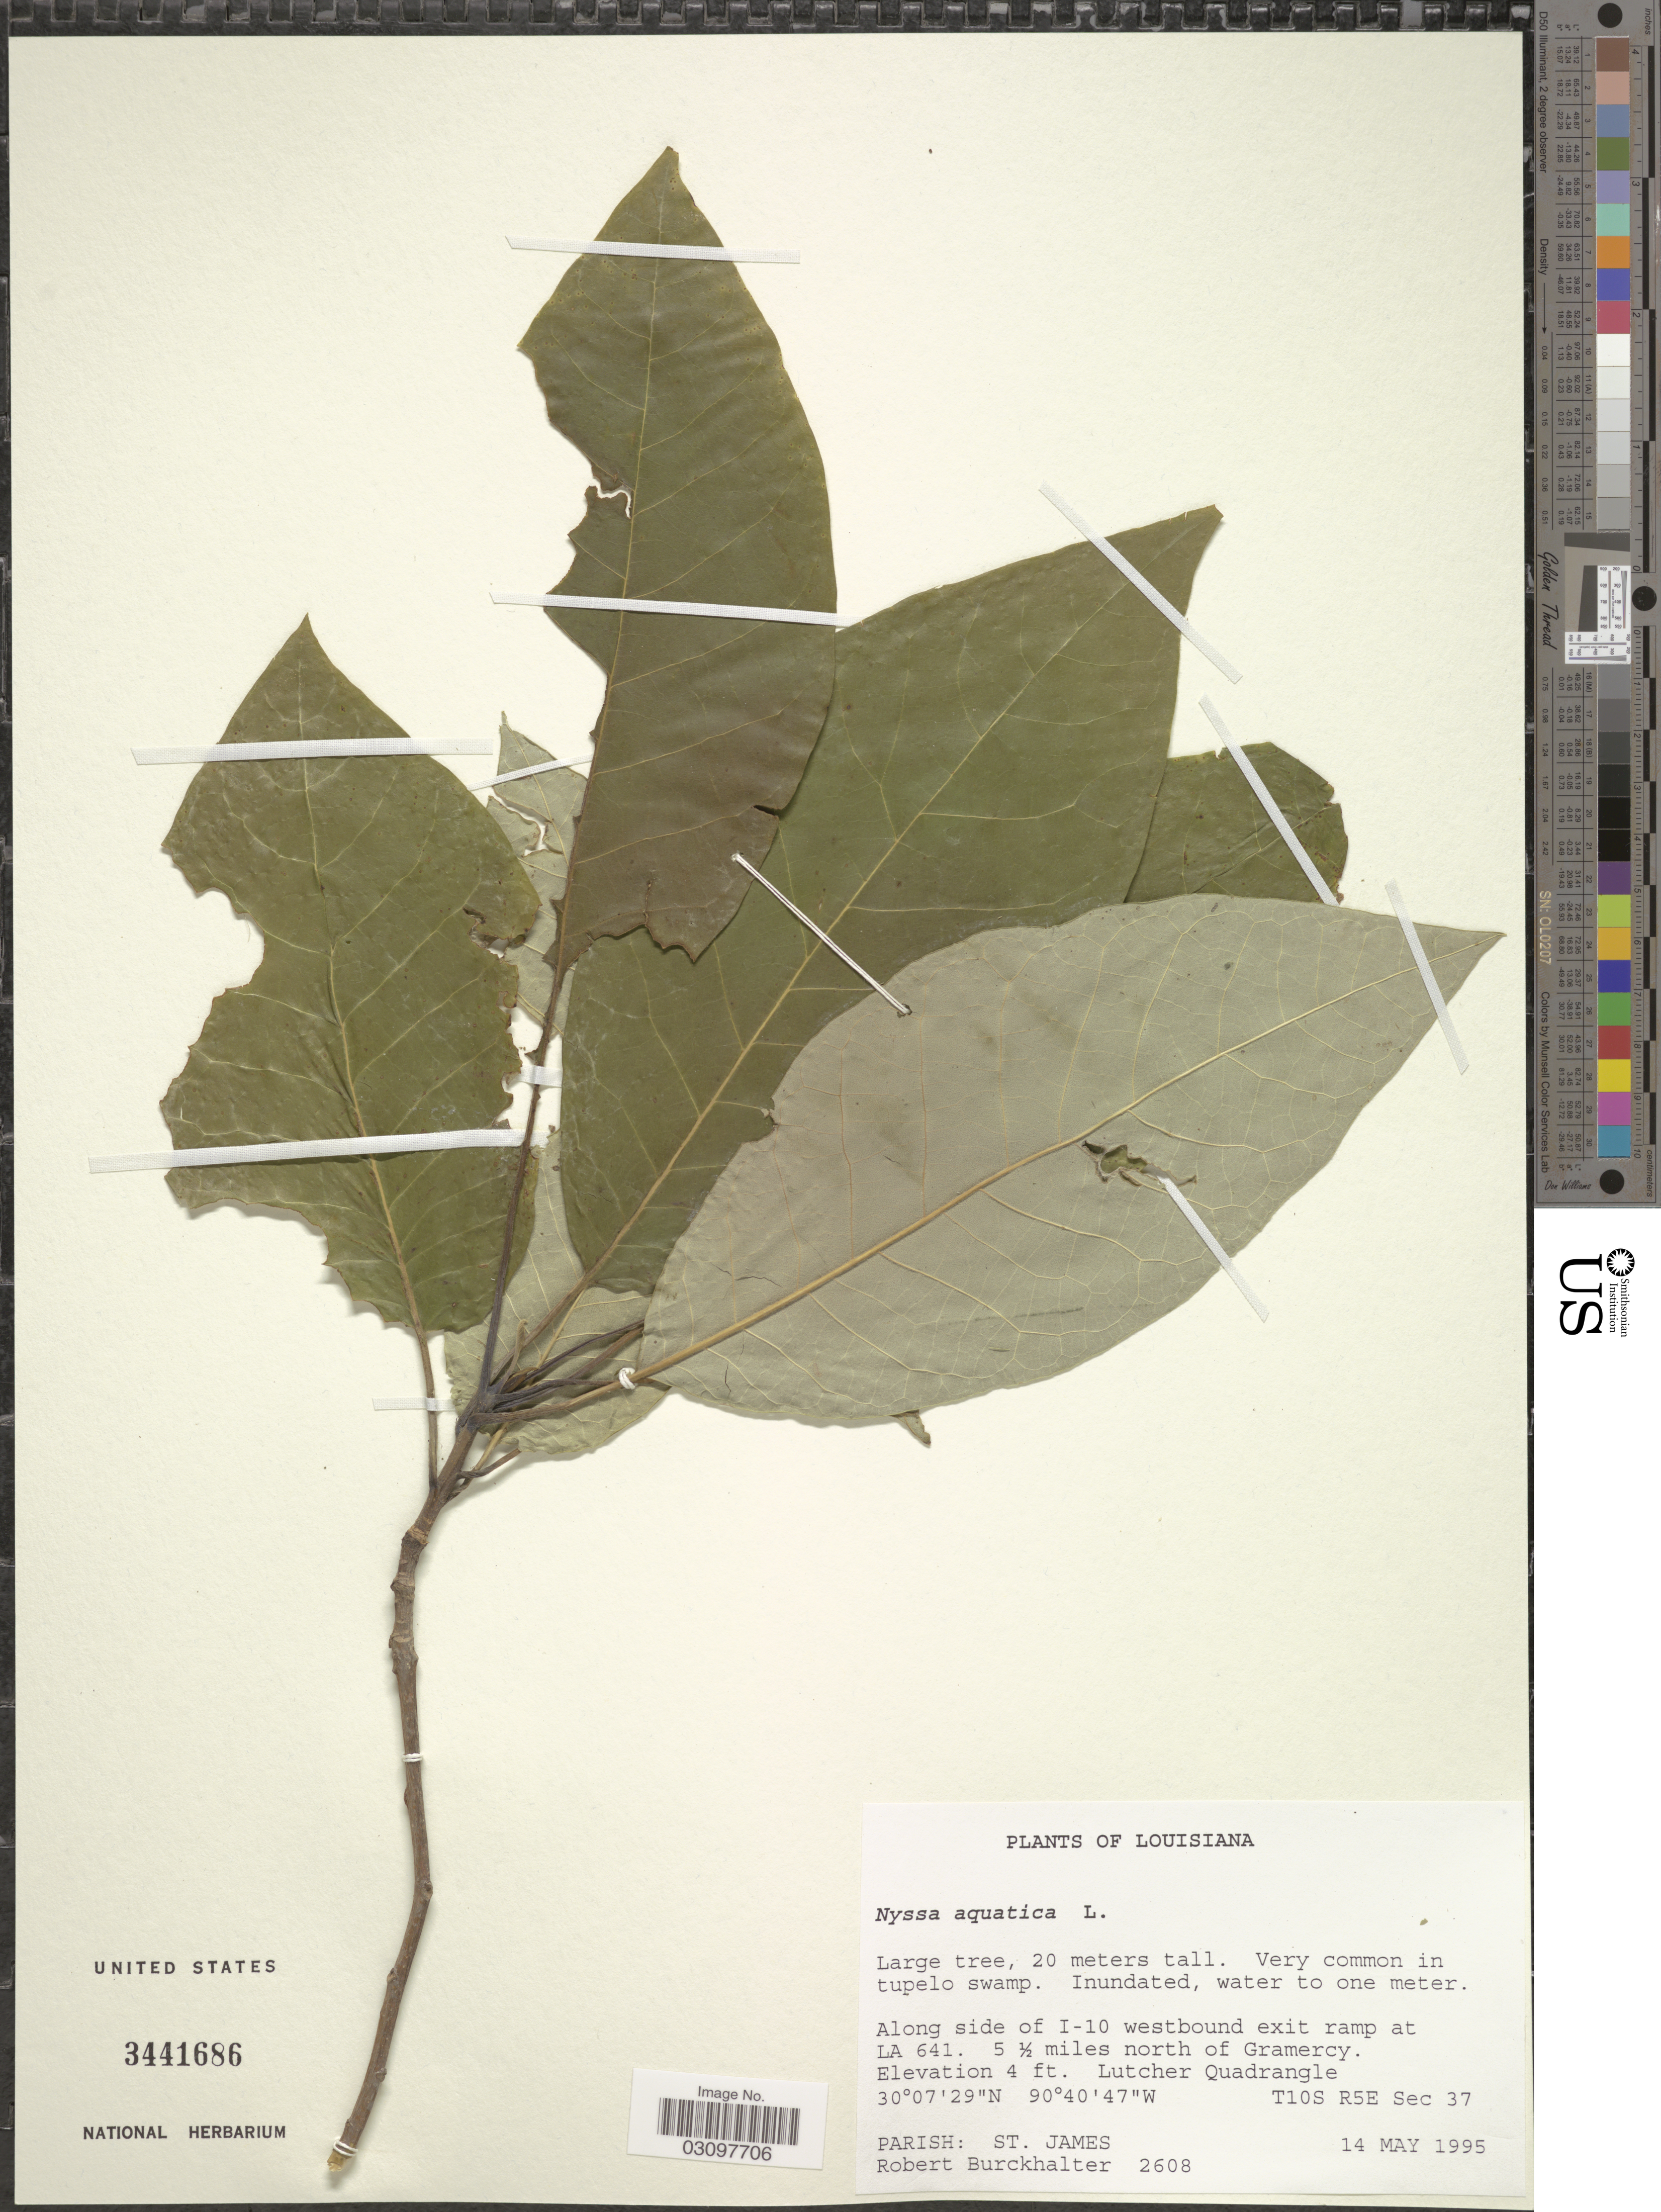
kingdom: Plantae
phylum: Tracheophyta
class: Magnoliopsida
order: Cornales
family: Nyssaceae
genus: Nyssa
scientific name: Nyssa aquatica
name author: L.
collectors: R. Burckhalter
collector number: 2608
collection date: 1995-05-14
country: United States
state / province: Louisiana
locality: Along side of I-10 westbound exit ramp at LA 641. 5 ½ miles north of Gramercy. Lutcher Quadrangle. T10S R5E Sec 37. Parish: St. James.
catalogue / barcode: US 3441686